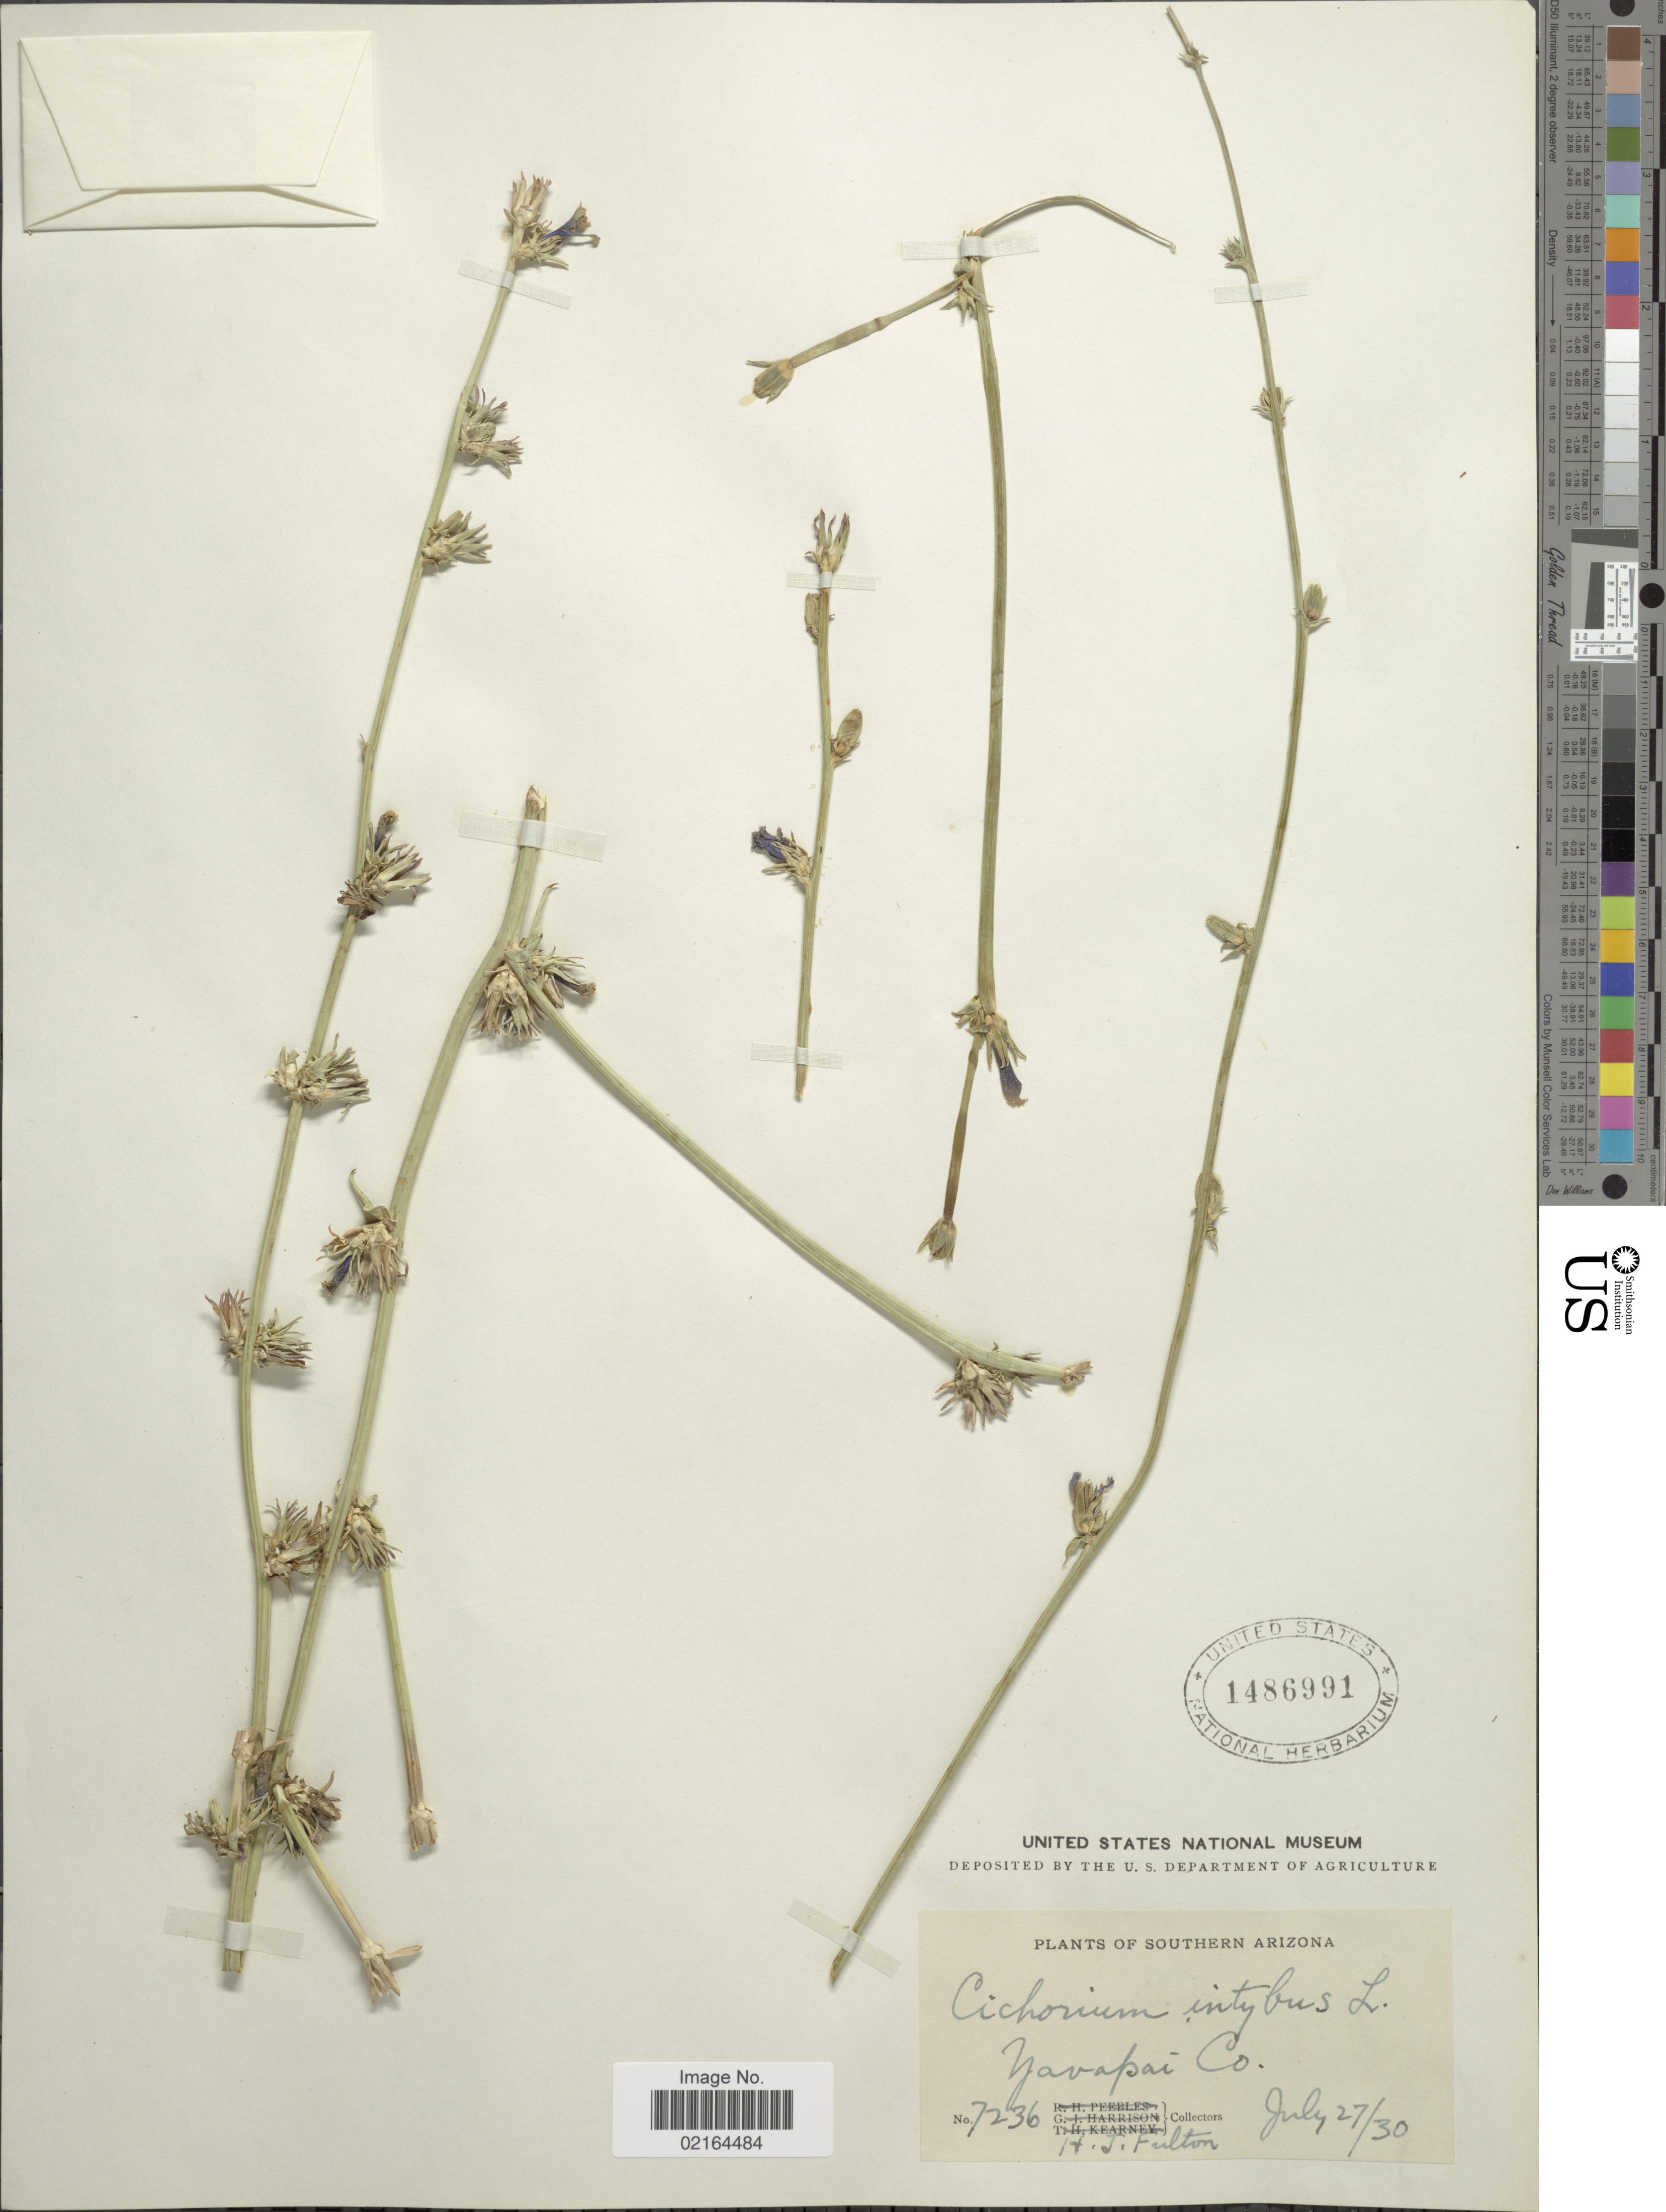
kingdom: Plantae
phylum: Tracheophyta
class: Magnoliopsida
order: Asterales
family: Asteraceae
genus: Cichorium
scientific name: Cichorium intybus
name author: L.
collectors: H. Fulton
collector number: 7236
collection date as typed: Transcribed d/m/y: 27/7/30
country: United States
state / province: Arizona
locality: Southern Arizona, Yavapi Co.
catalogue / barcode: US 1486991